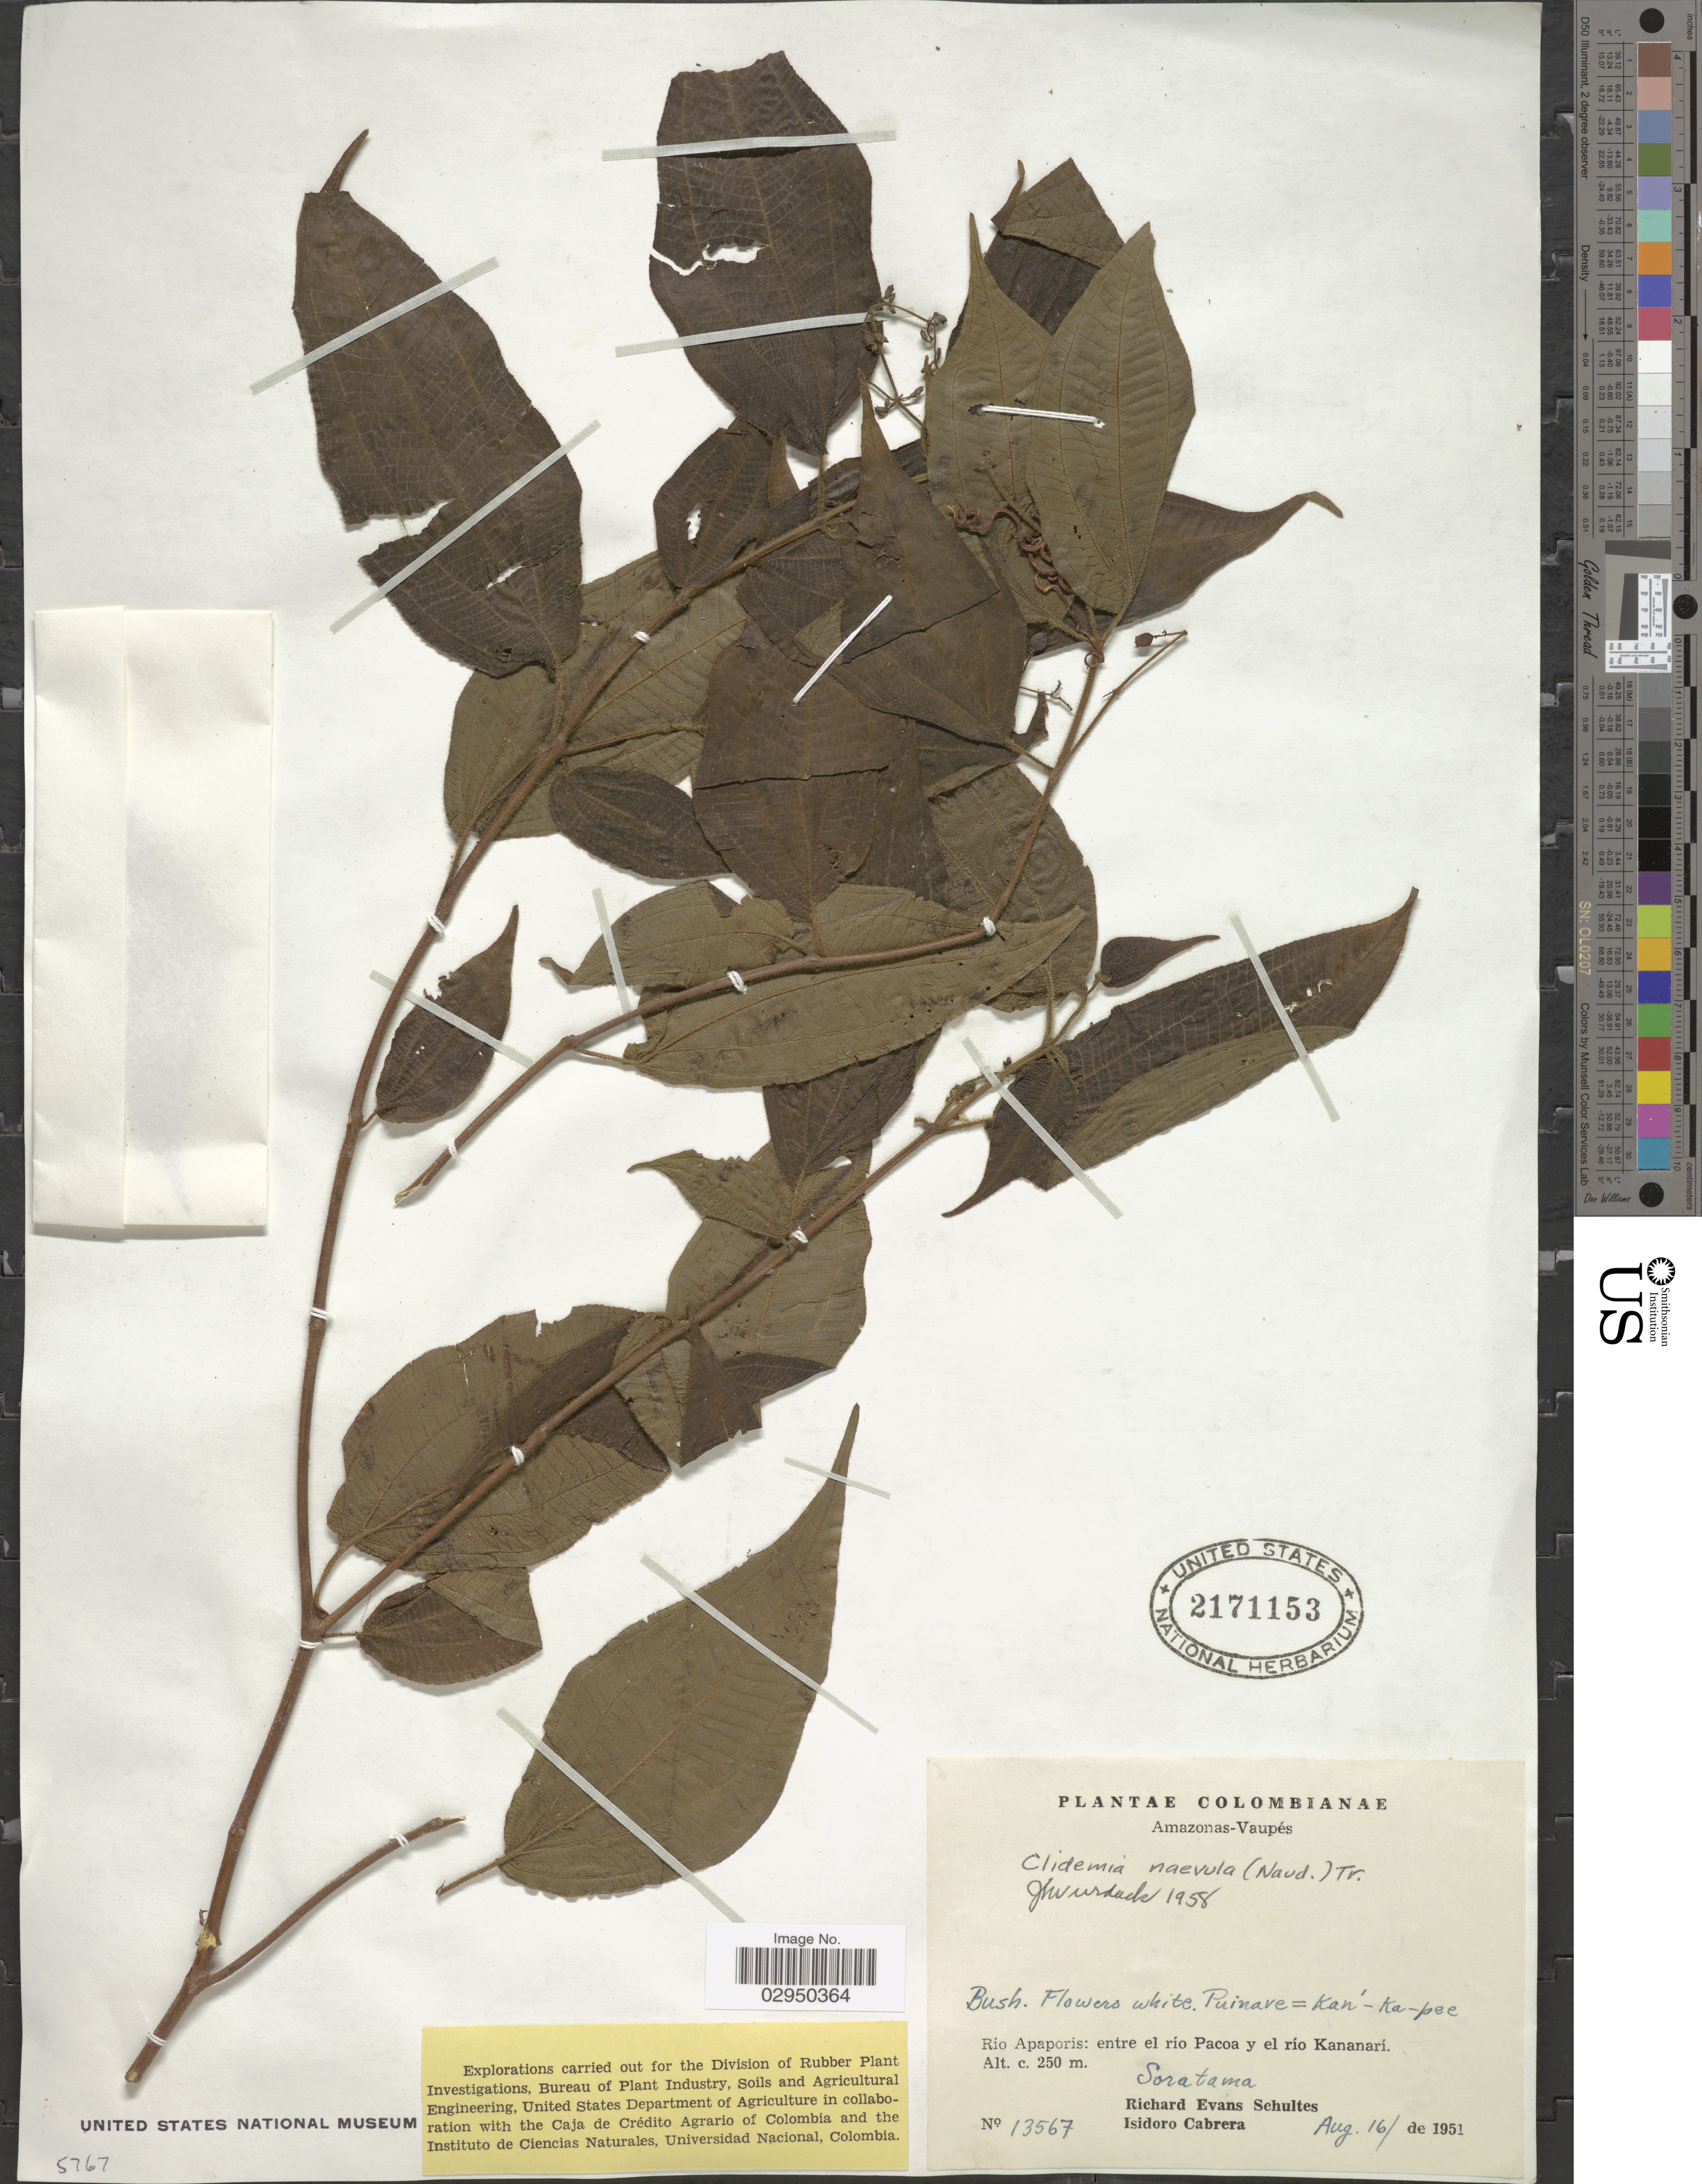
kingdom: Plantae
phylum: Tracheophyta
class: Magnoliopsida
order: Myrtales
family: Melastomataceae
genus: Clidemia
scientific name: Clidemia japurensis var. heterobasis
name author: (DC.) Wurdack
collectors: R. E. Schultes & I. Cabrera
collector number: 13567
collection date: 1951-08-16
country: Colombia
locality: Amazonas-Vaupés. Río Apaporis: entre el río Pacoa y el río Kananarí. Soratama.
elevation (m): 250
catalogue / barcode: US 2171153